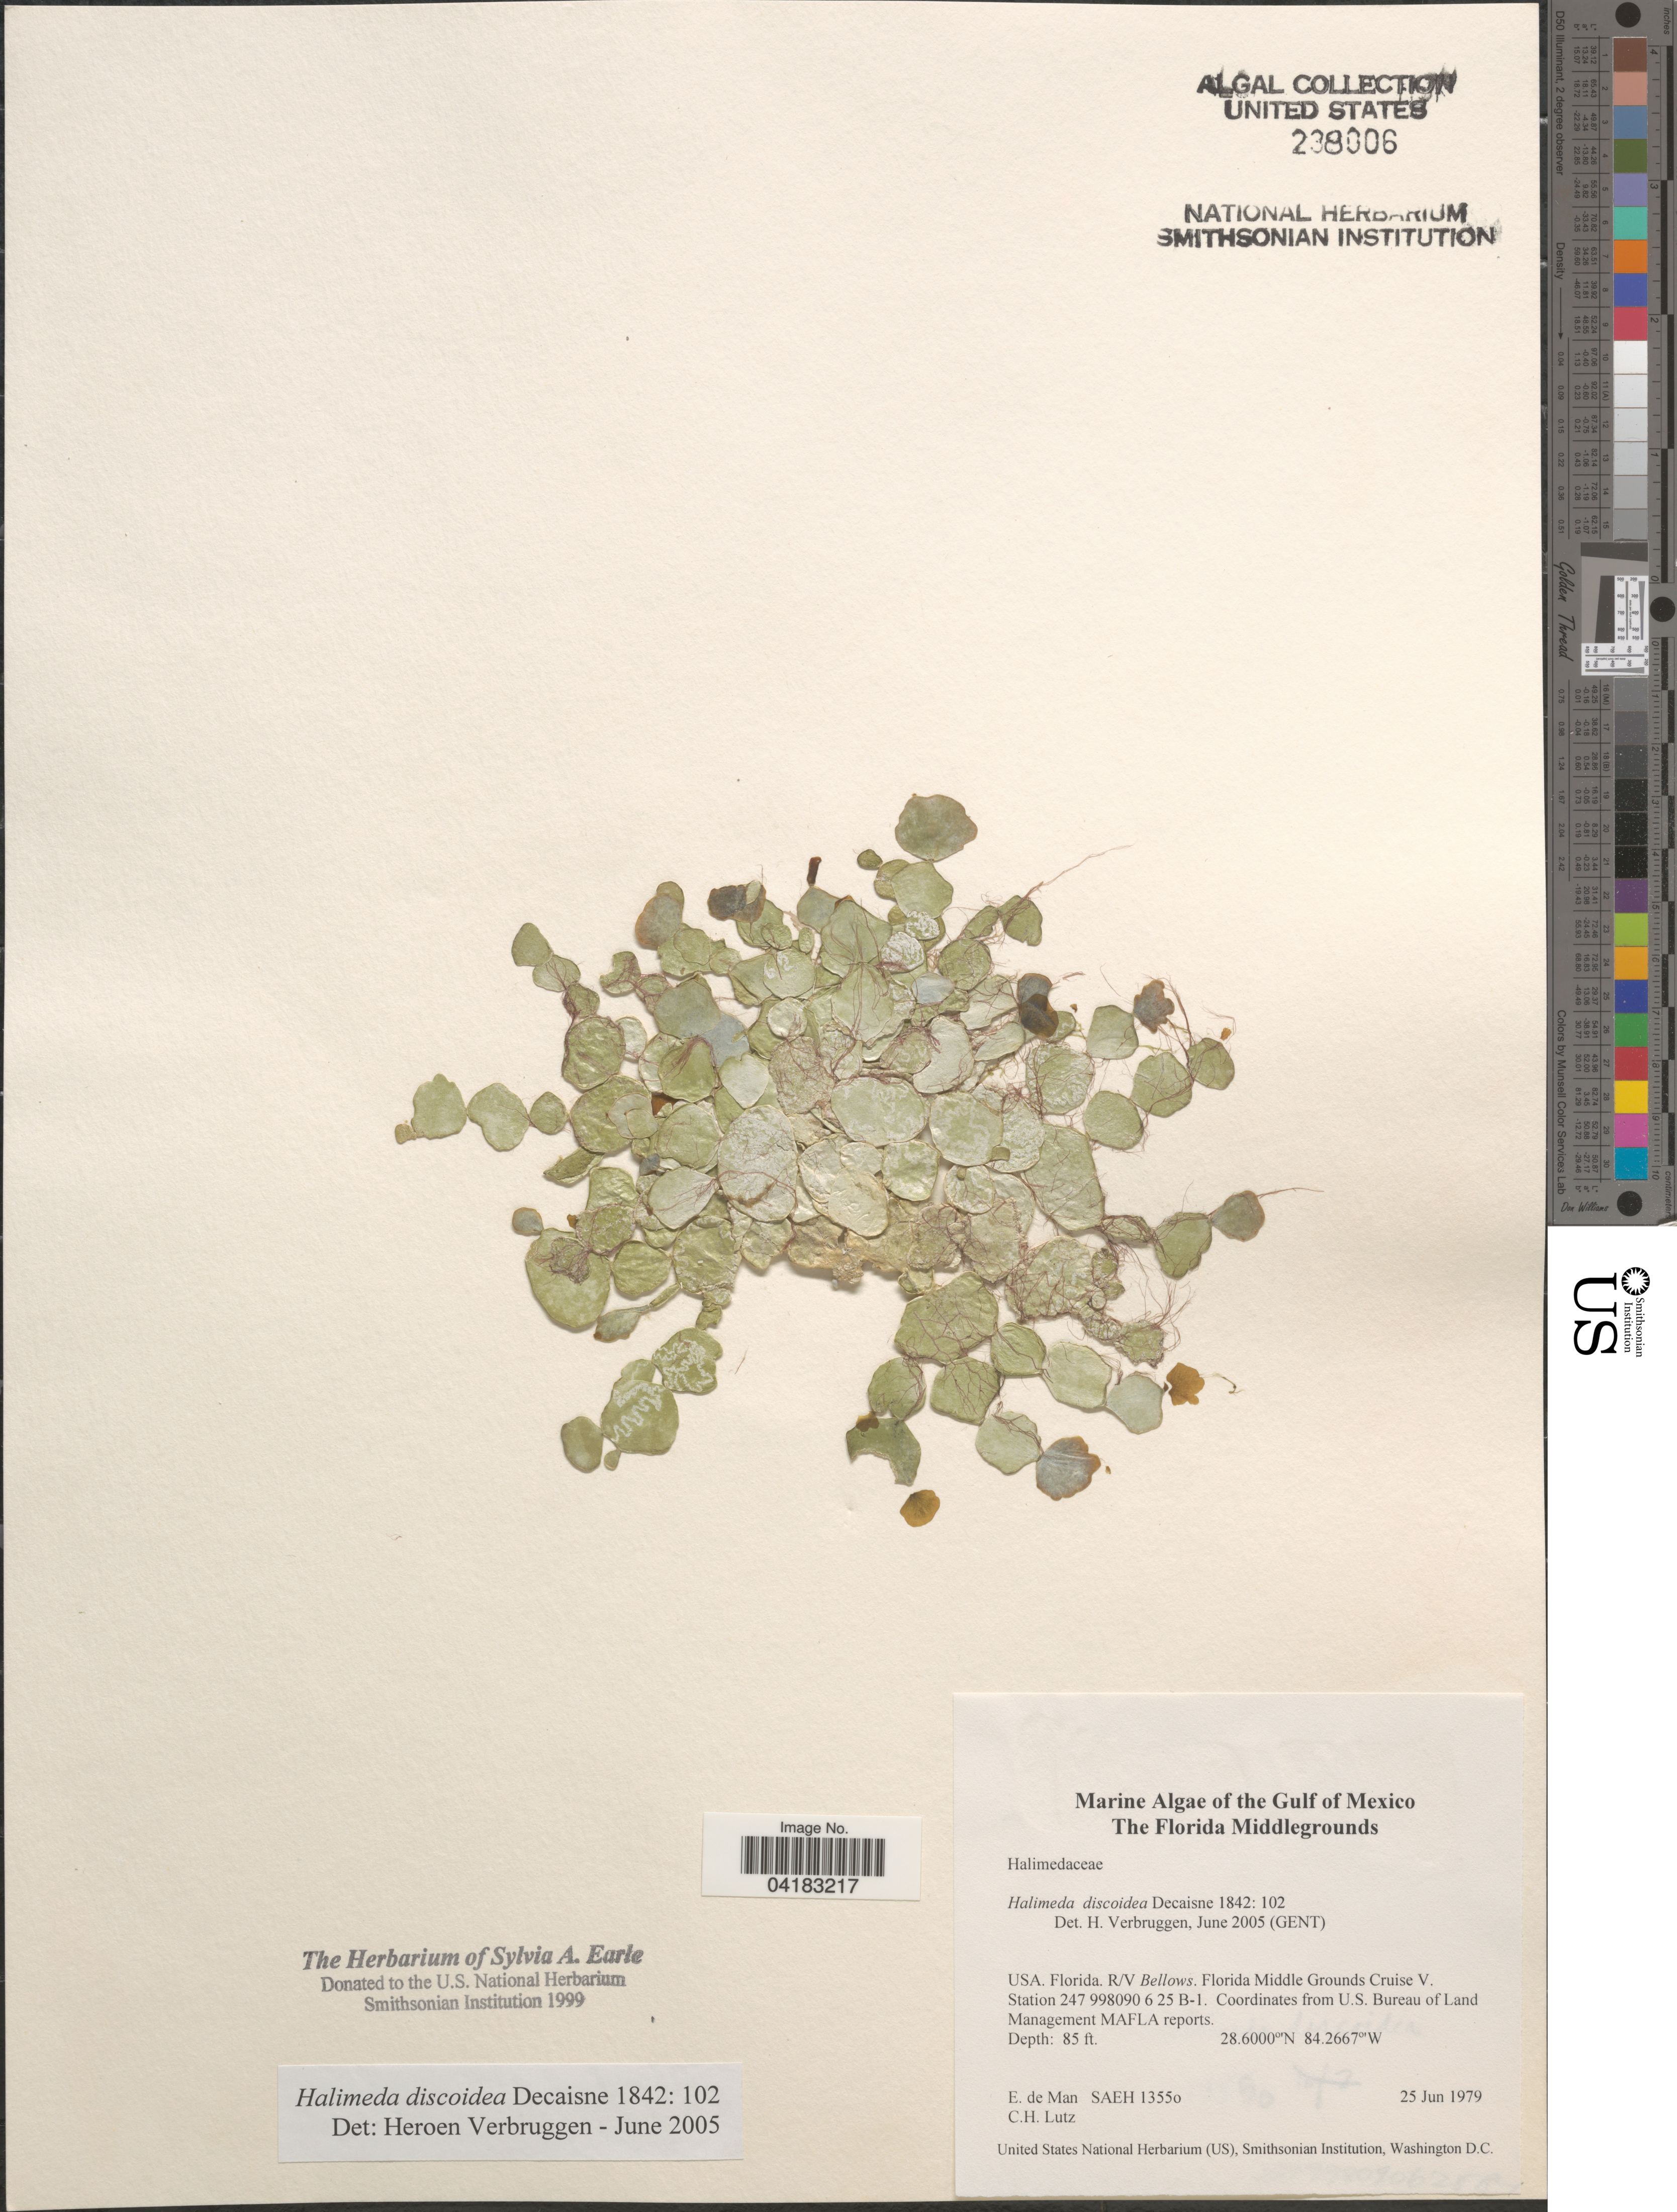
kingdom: Plantae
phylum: Chlorophyta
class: Ulvophyceae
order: Bryopsidales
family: Halimedaceae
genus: Halimeda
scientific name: Halimeda discoidea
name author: Decne.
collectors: E. de Man & C. Lutz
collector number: SAEH1355o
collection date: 1979-06-25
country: United States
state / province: Florida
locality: Gulf of Mexico. R/V Bellows. Florida Middle Grounds Cruise V. Station 247 998090 6 25 B-1.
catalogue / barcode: US 238006